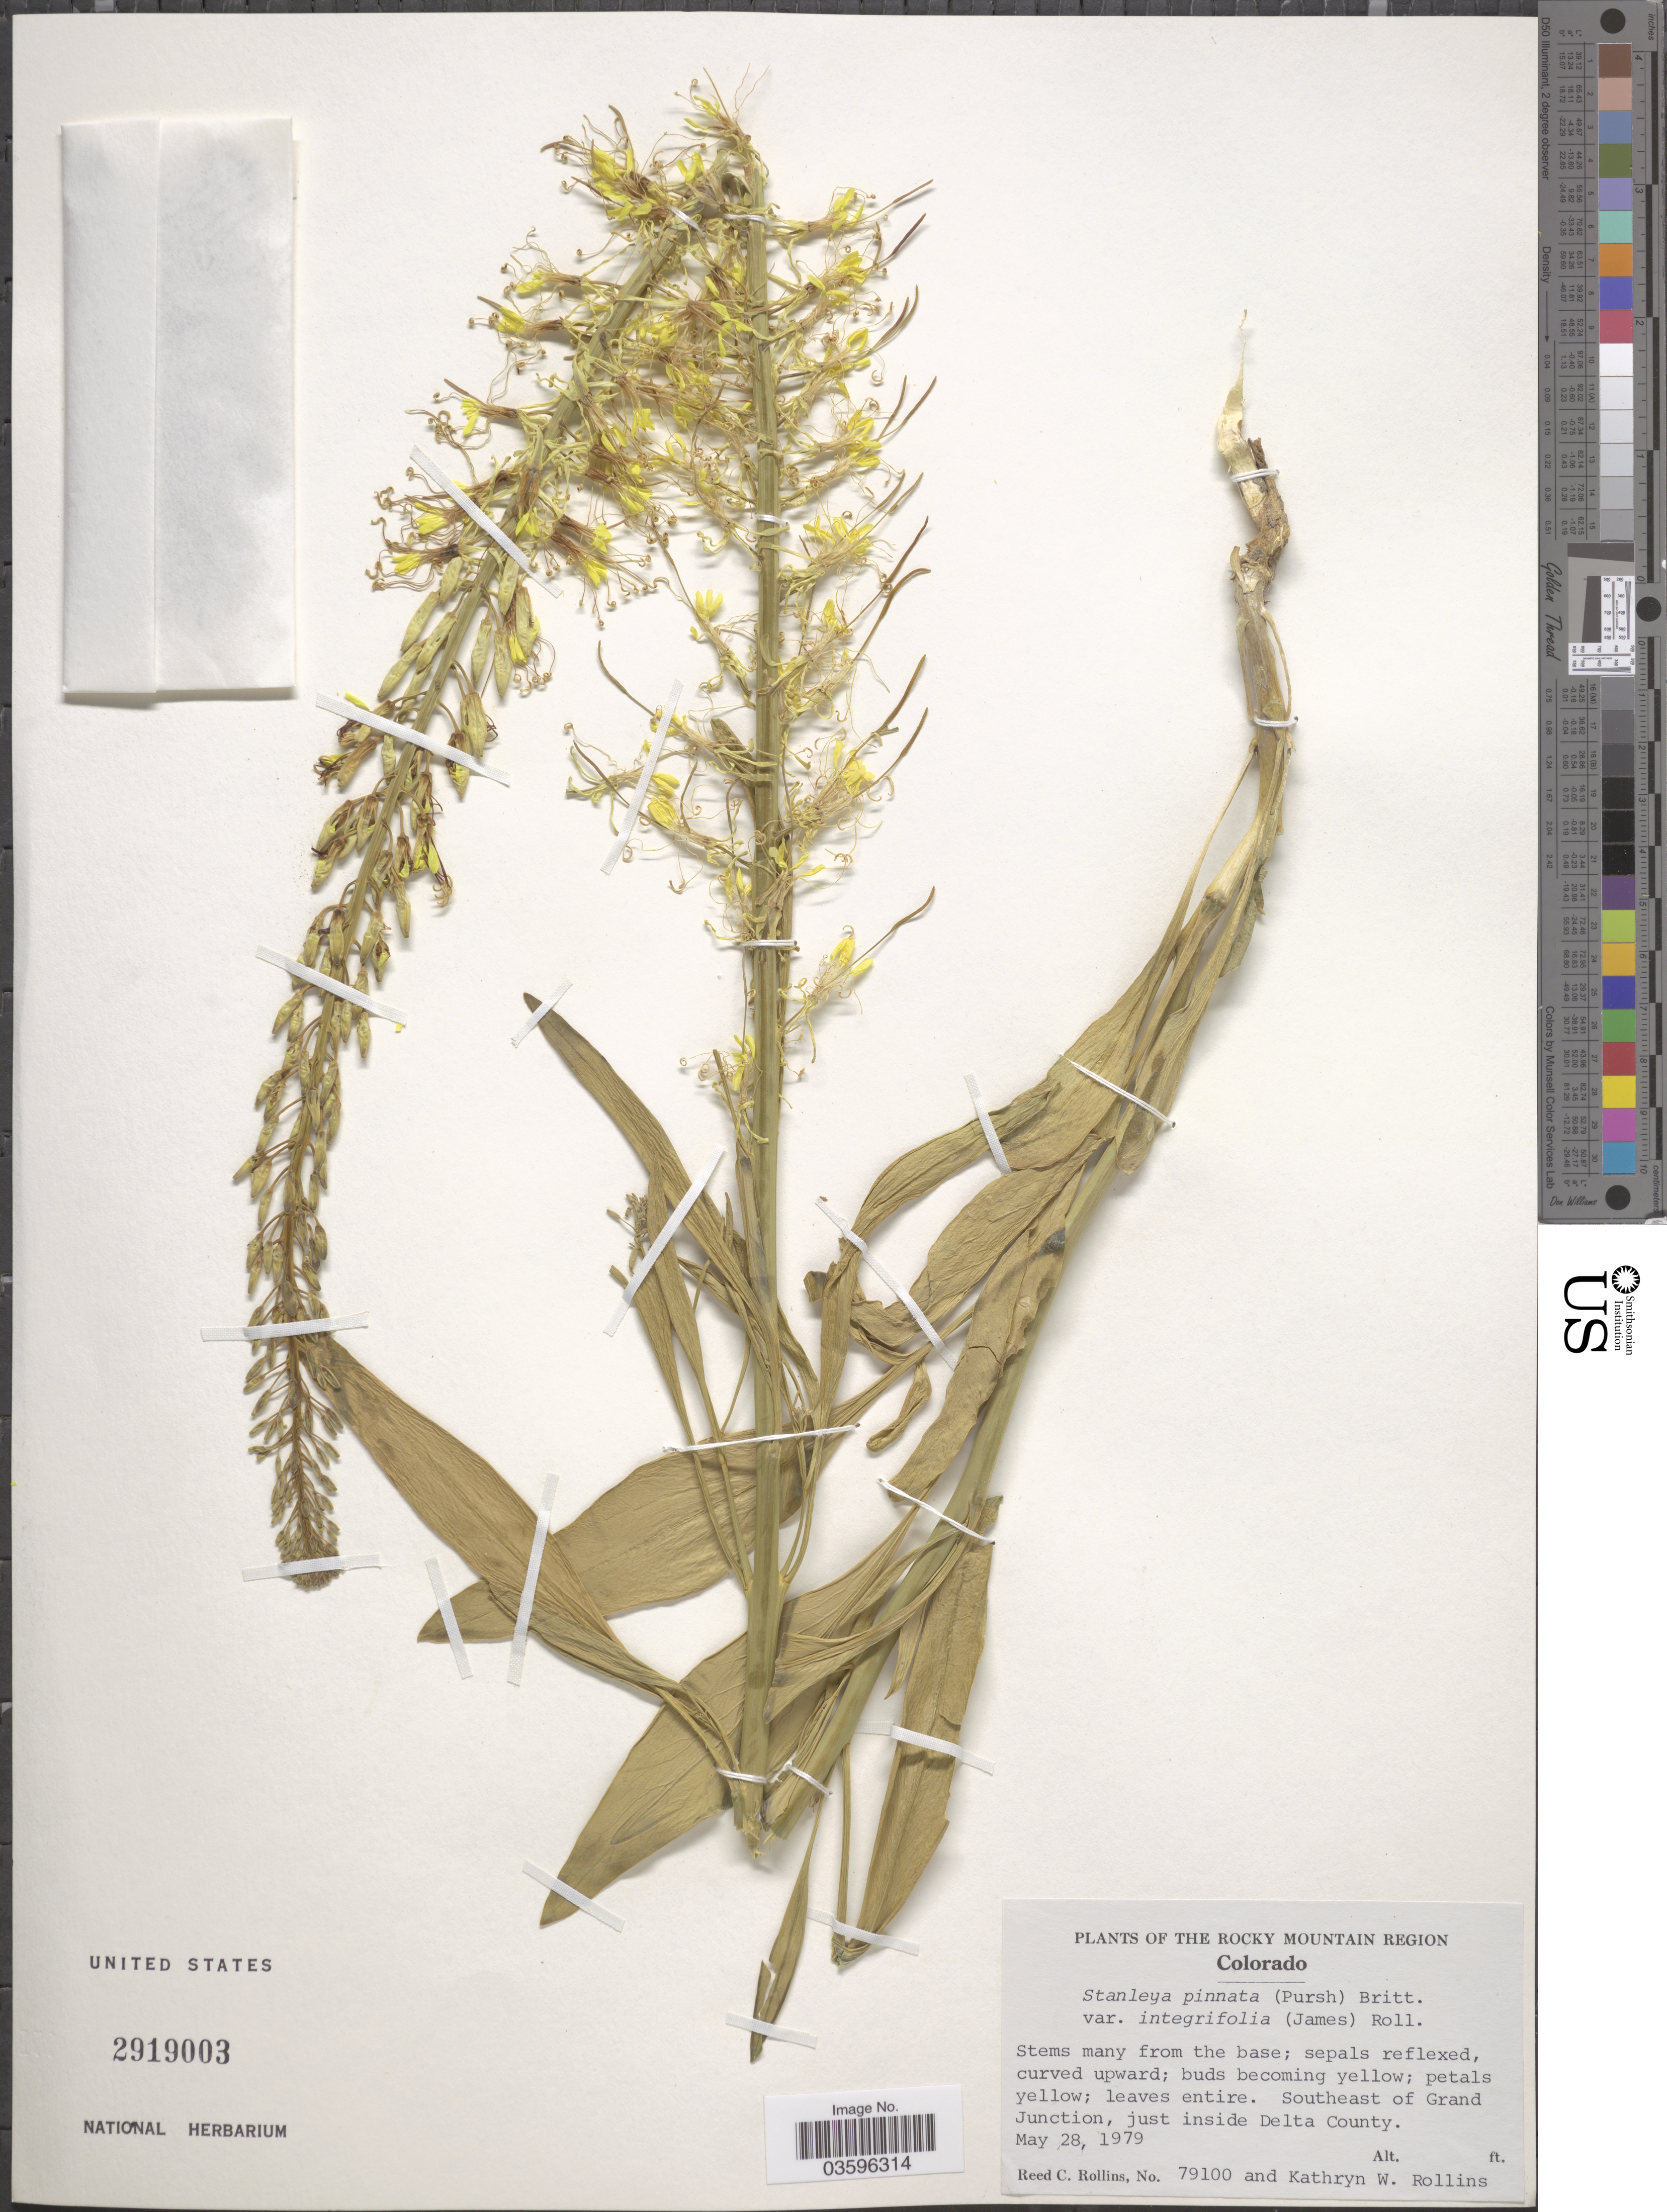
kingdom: Plantae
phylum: Tracheophyta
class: Magnoliopsida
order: Brassicales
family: Brassicaceae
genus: Stanleya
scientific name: Stanleya pinnata var. integrifolia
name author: (E. James) Rollins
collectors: R. C. Rollins & K. W. Rollins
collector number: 79100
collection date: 1979-05-28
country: United States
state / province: Colorado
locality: The Rocky Mountain Region. Southeast of Grand Junction, just inside Delta County.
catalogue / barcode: US 2919003